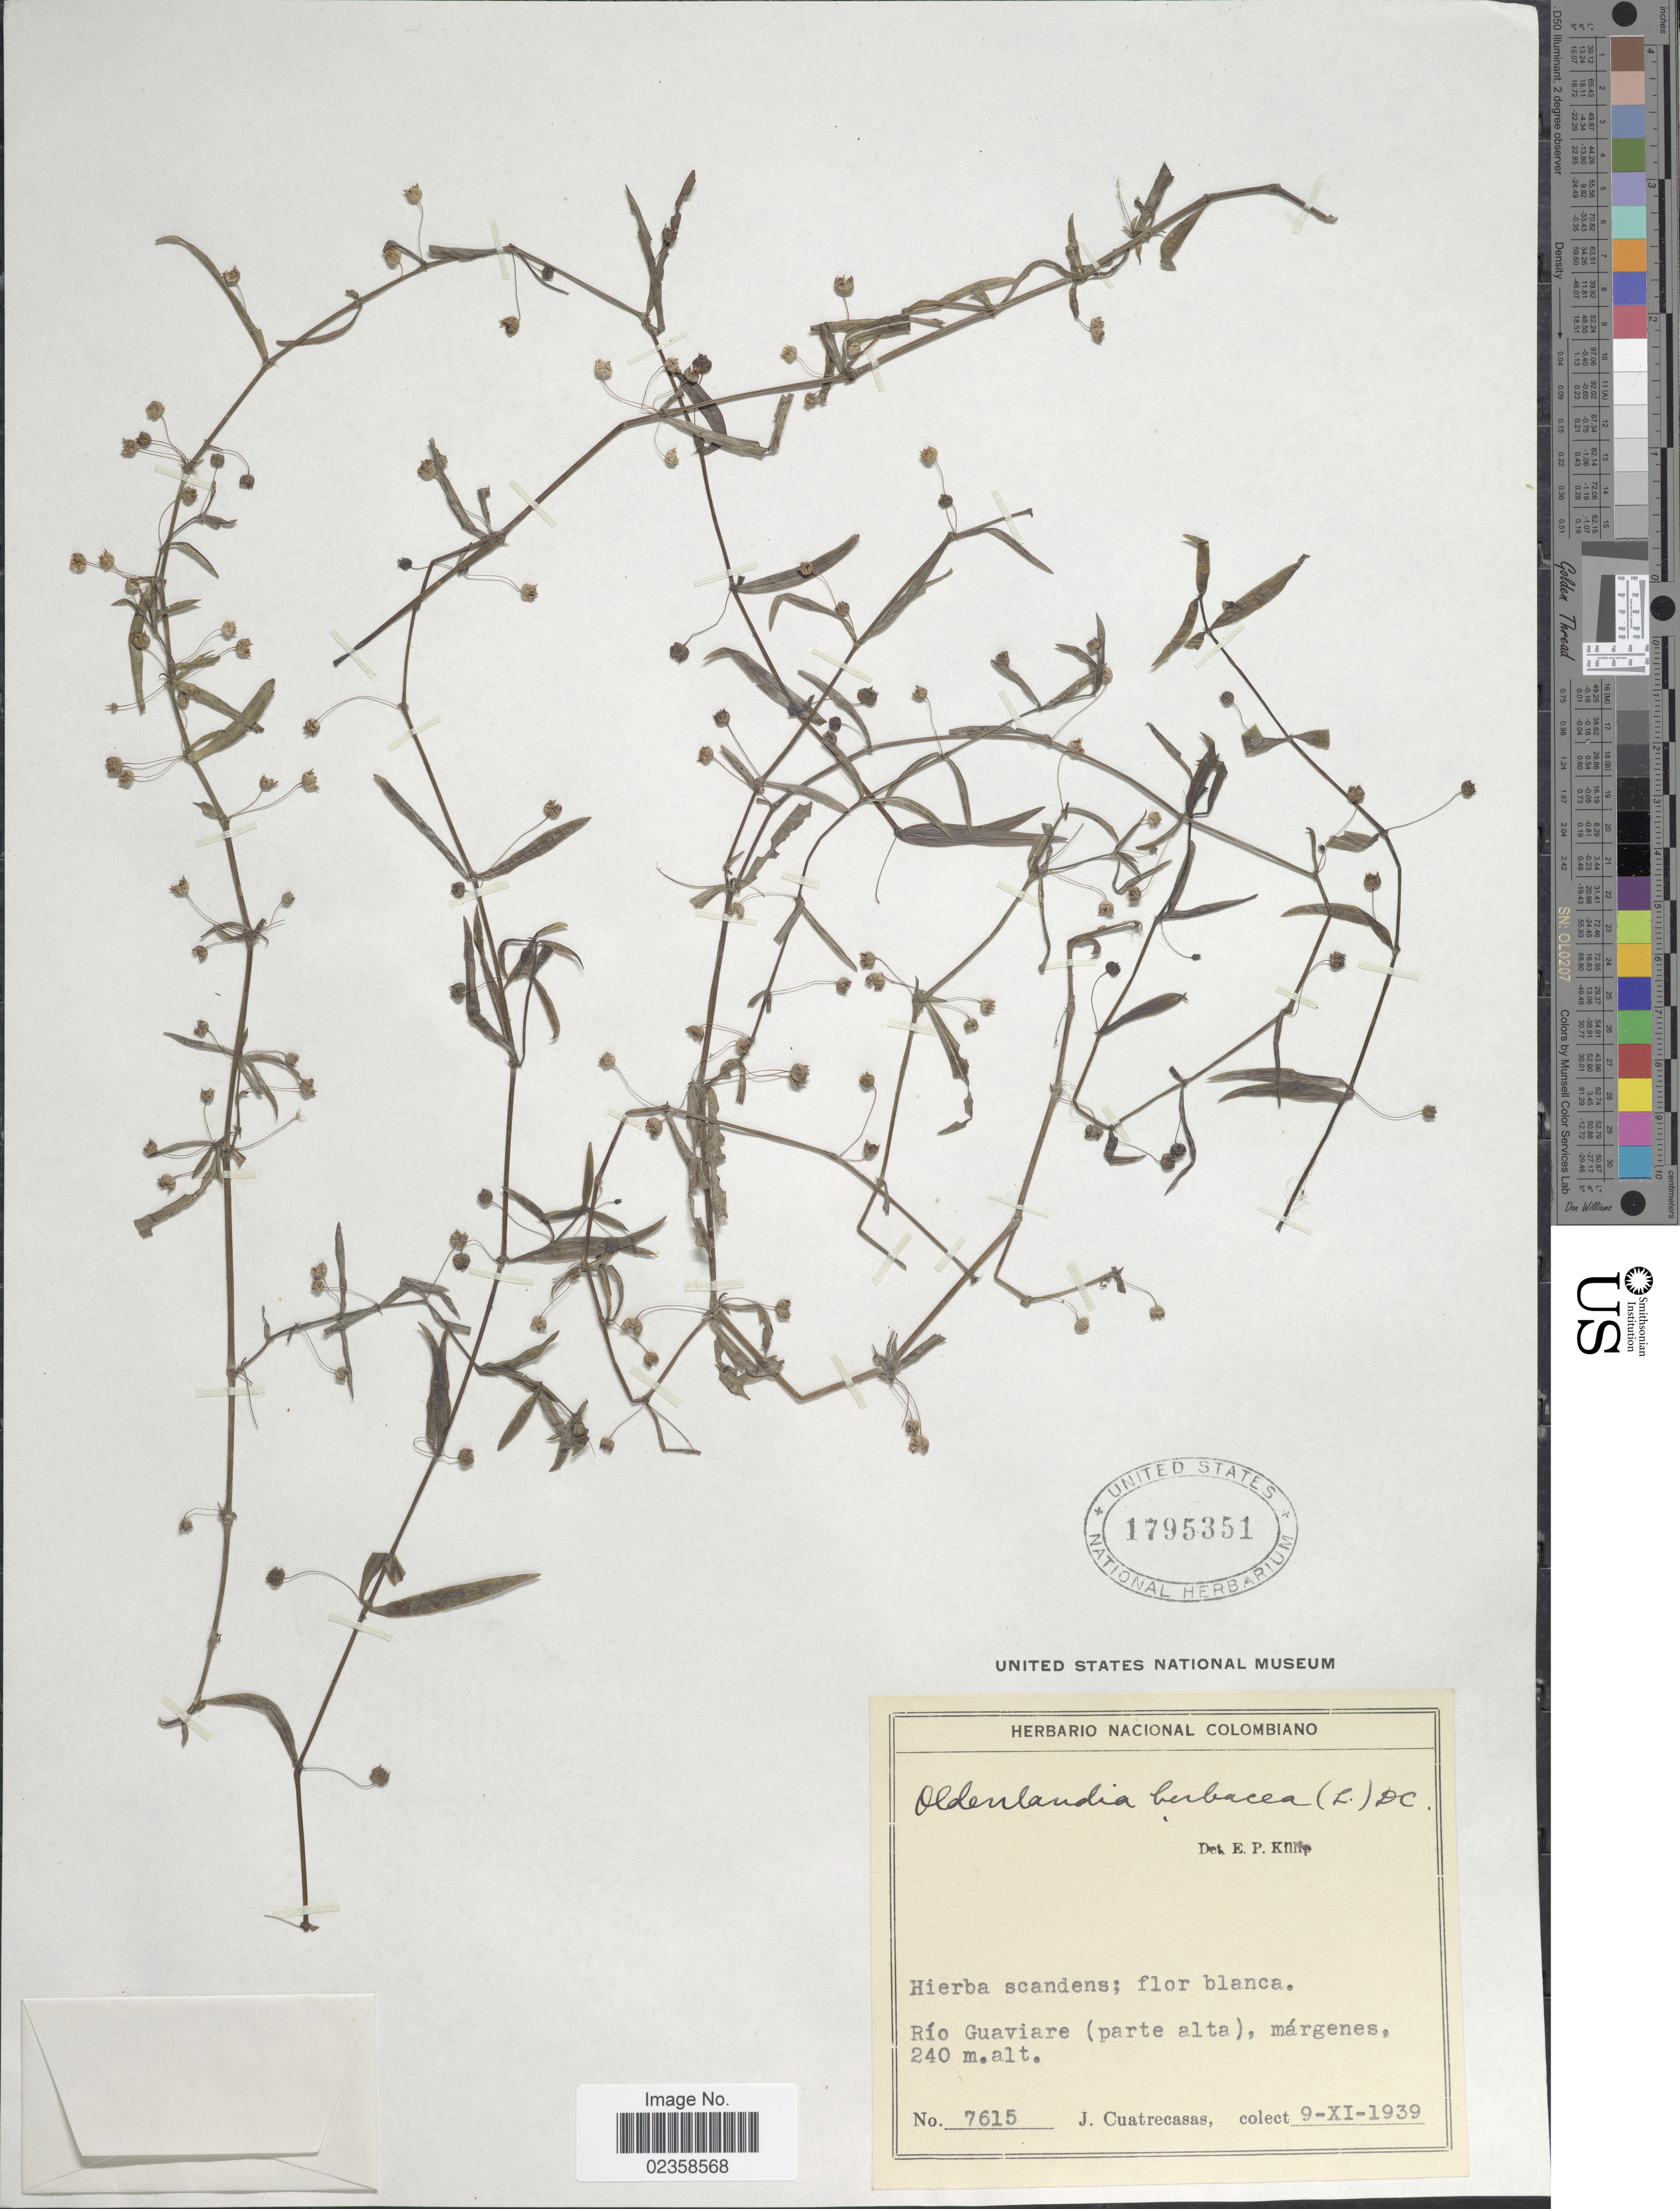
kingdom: Plantae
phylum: Tracheophyta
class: Magnoliopsida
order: Gentianales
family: Rubiaceae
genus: Oldenlandia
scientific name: Oldenlandia herbacea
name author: (L.) Roxb.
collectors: J. Cuatrecasas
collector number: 7615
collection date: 1939-11-09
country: Colombia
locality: Rio Guaviare (parte alta) margenes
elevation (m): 240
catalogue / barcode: US 1795351